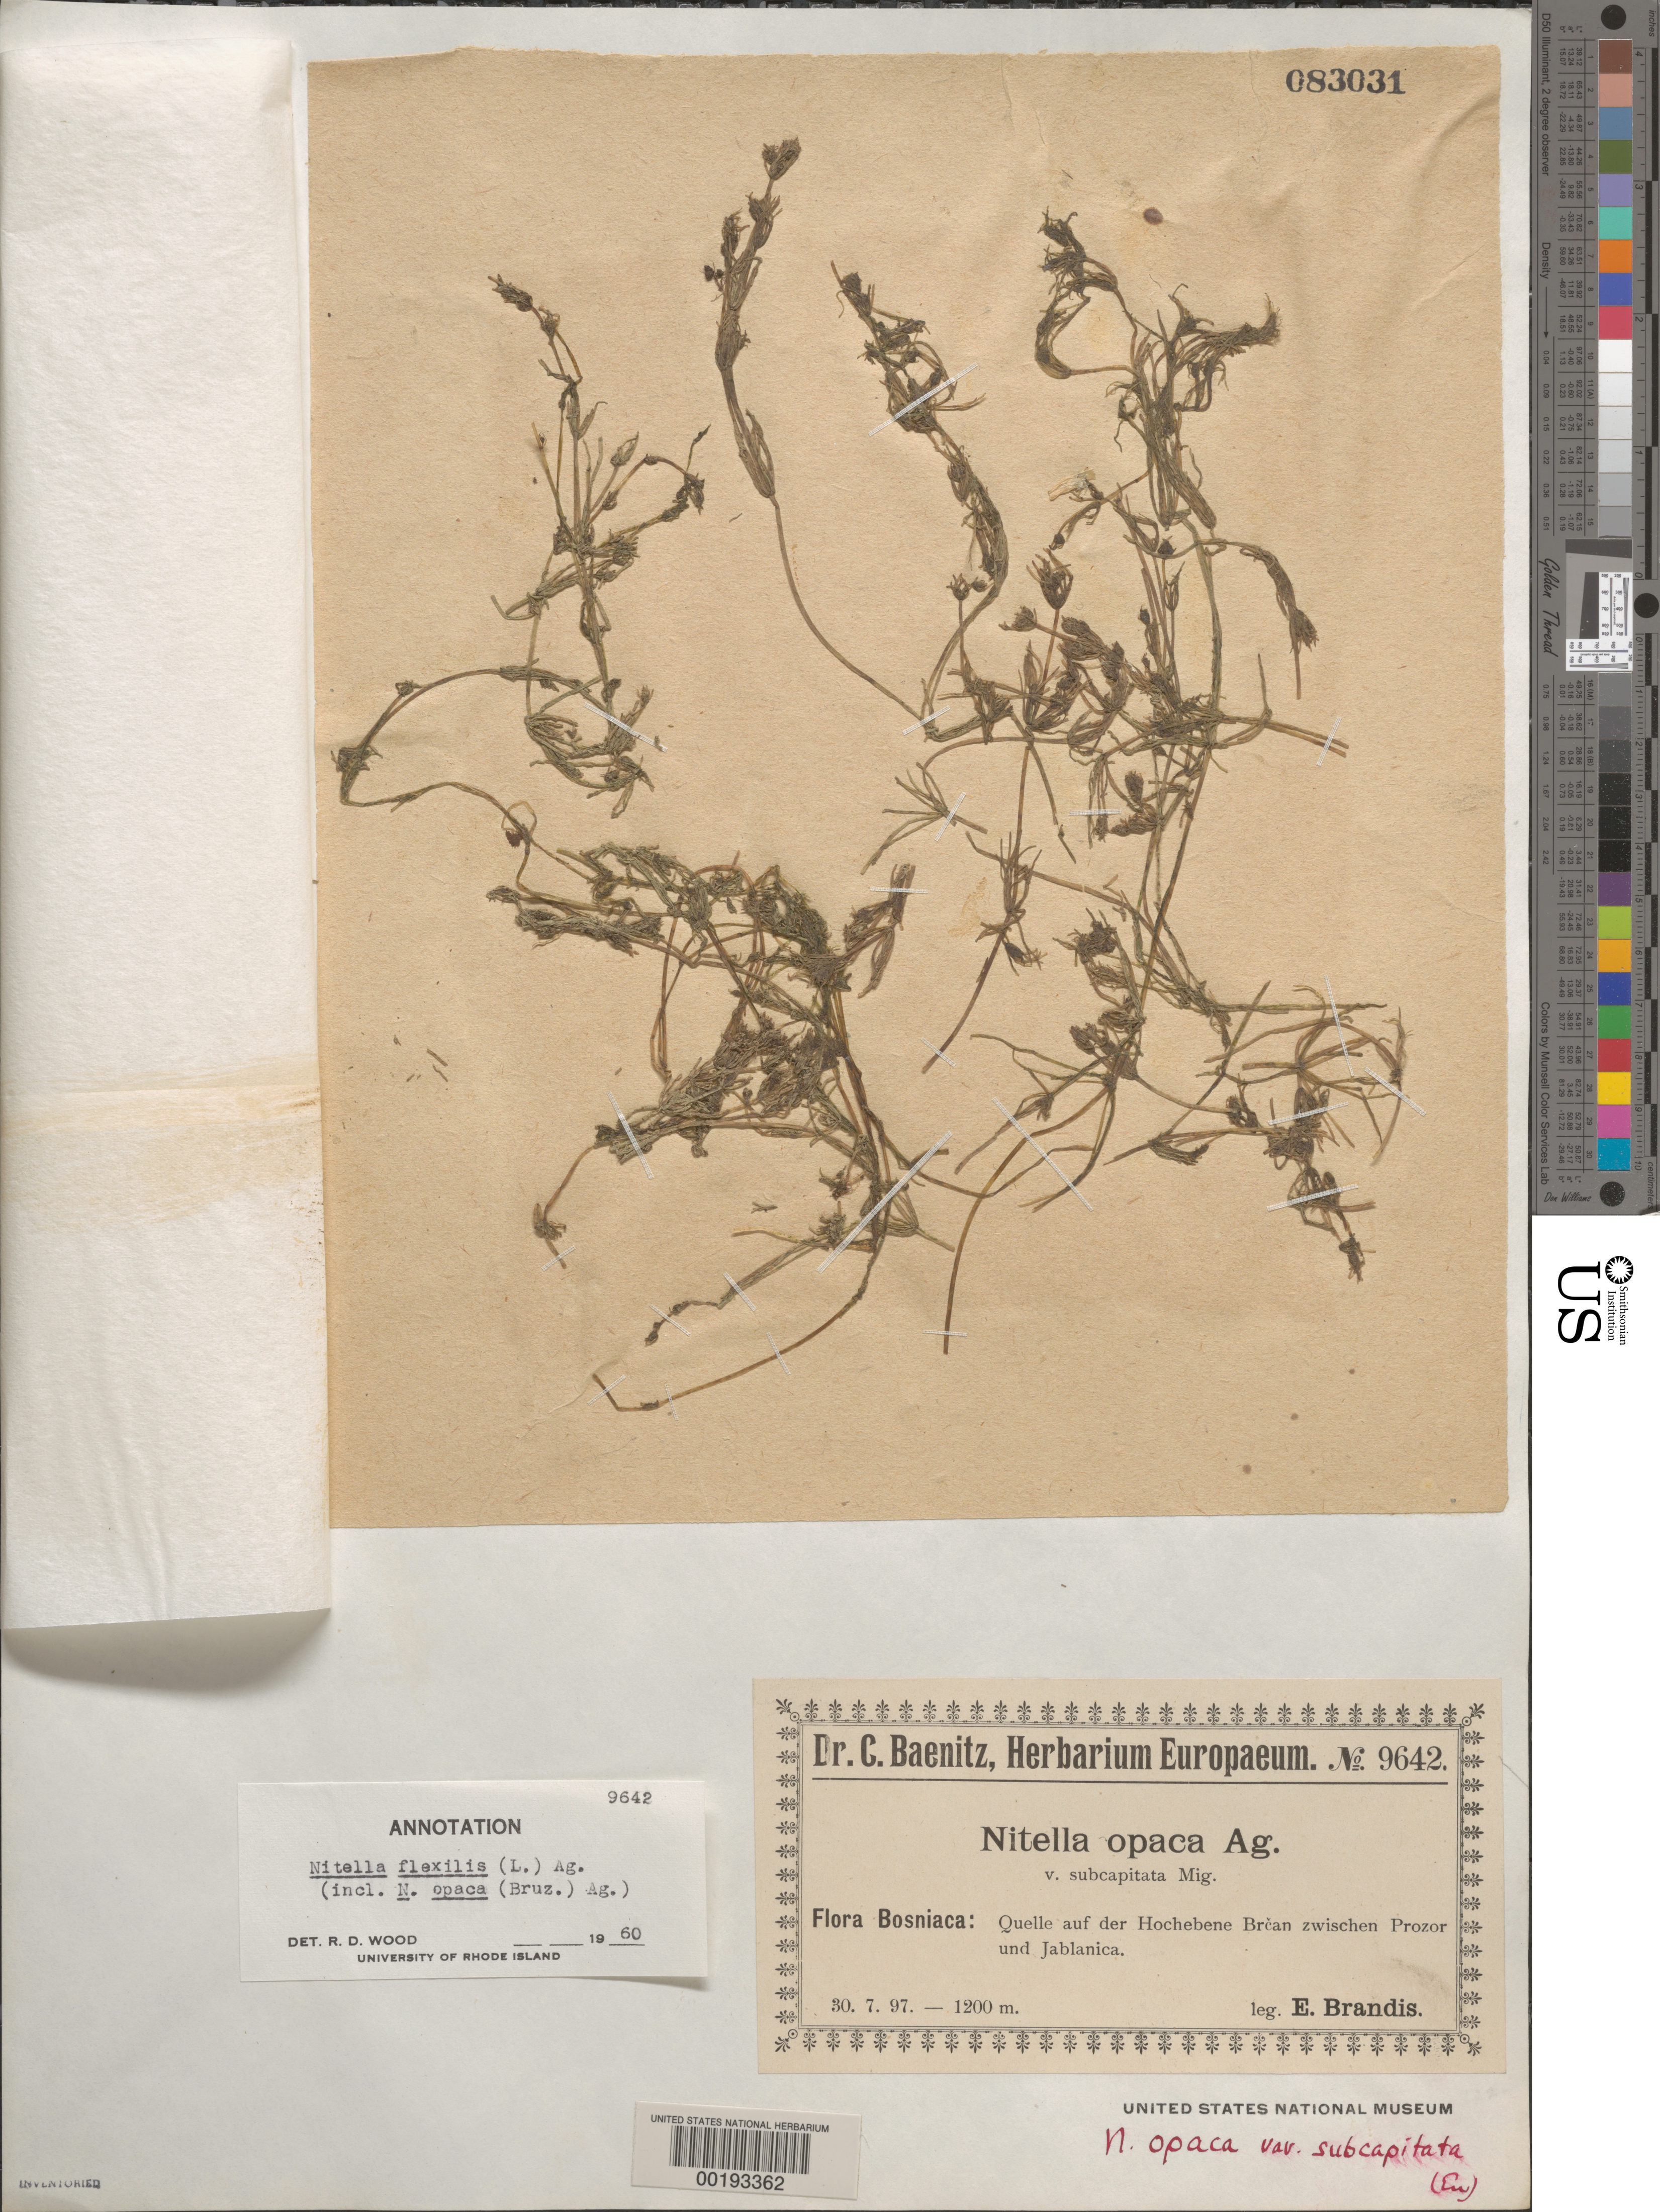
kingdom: Plantae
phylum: Charophyta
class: Charophyceae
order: Charales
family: Characeae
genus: Nitella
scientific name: Nitella flexilis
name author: (L.) C. Agardh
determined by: Wood, R. D.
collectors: E. Brandis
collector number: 9642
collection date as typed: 30 Jul 1897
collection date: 1897-07-30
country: Bosnia and Herzegovina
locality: Brcan, between Prozor and Jablanica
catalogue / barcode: US 83031